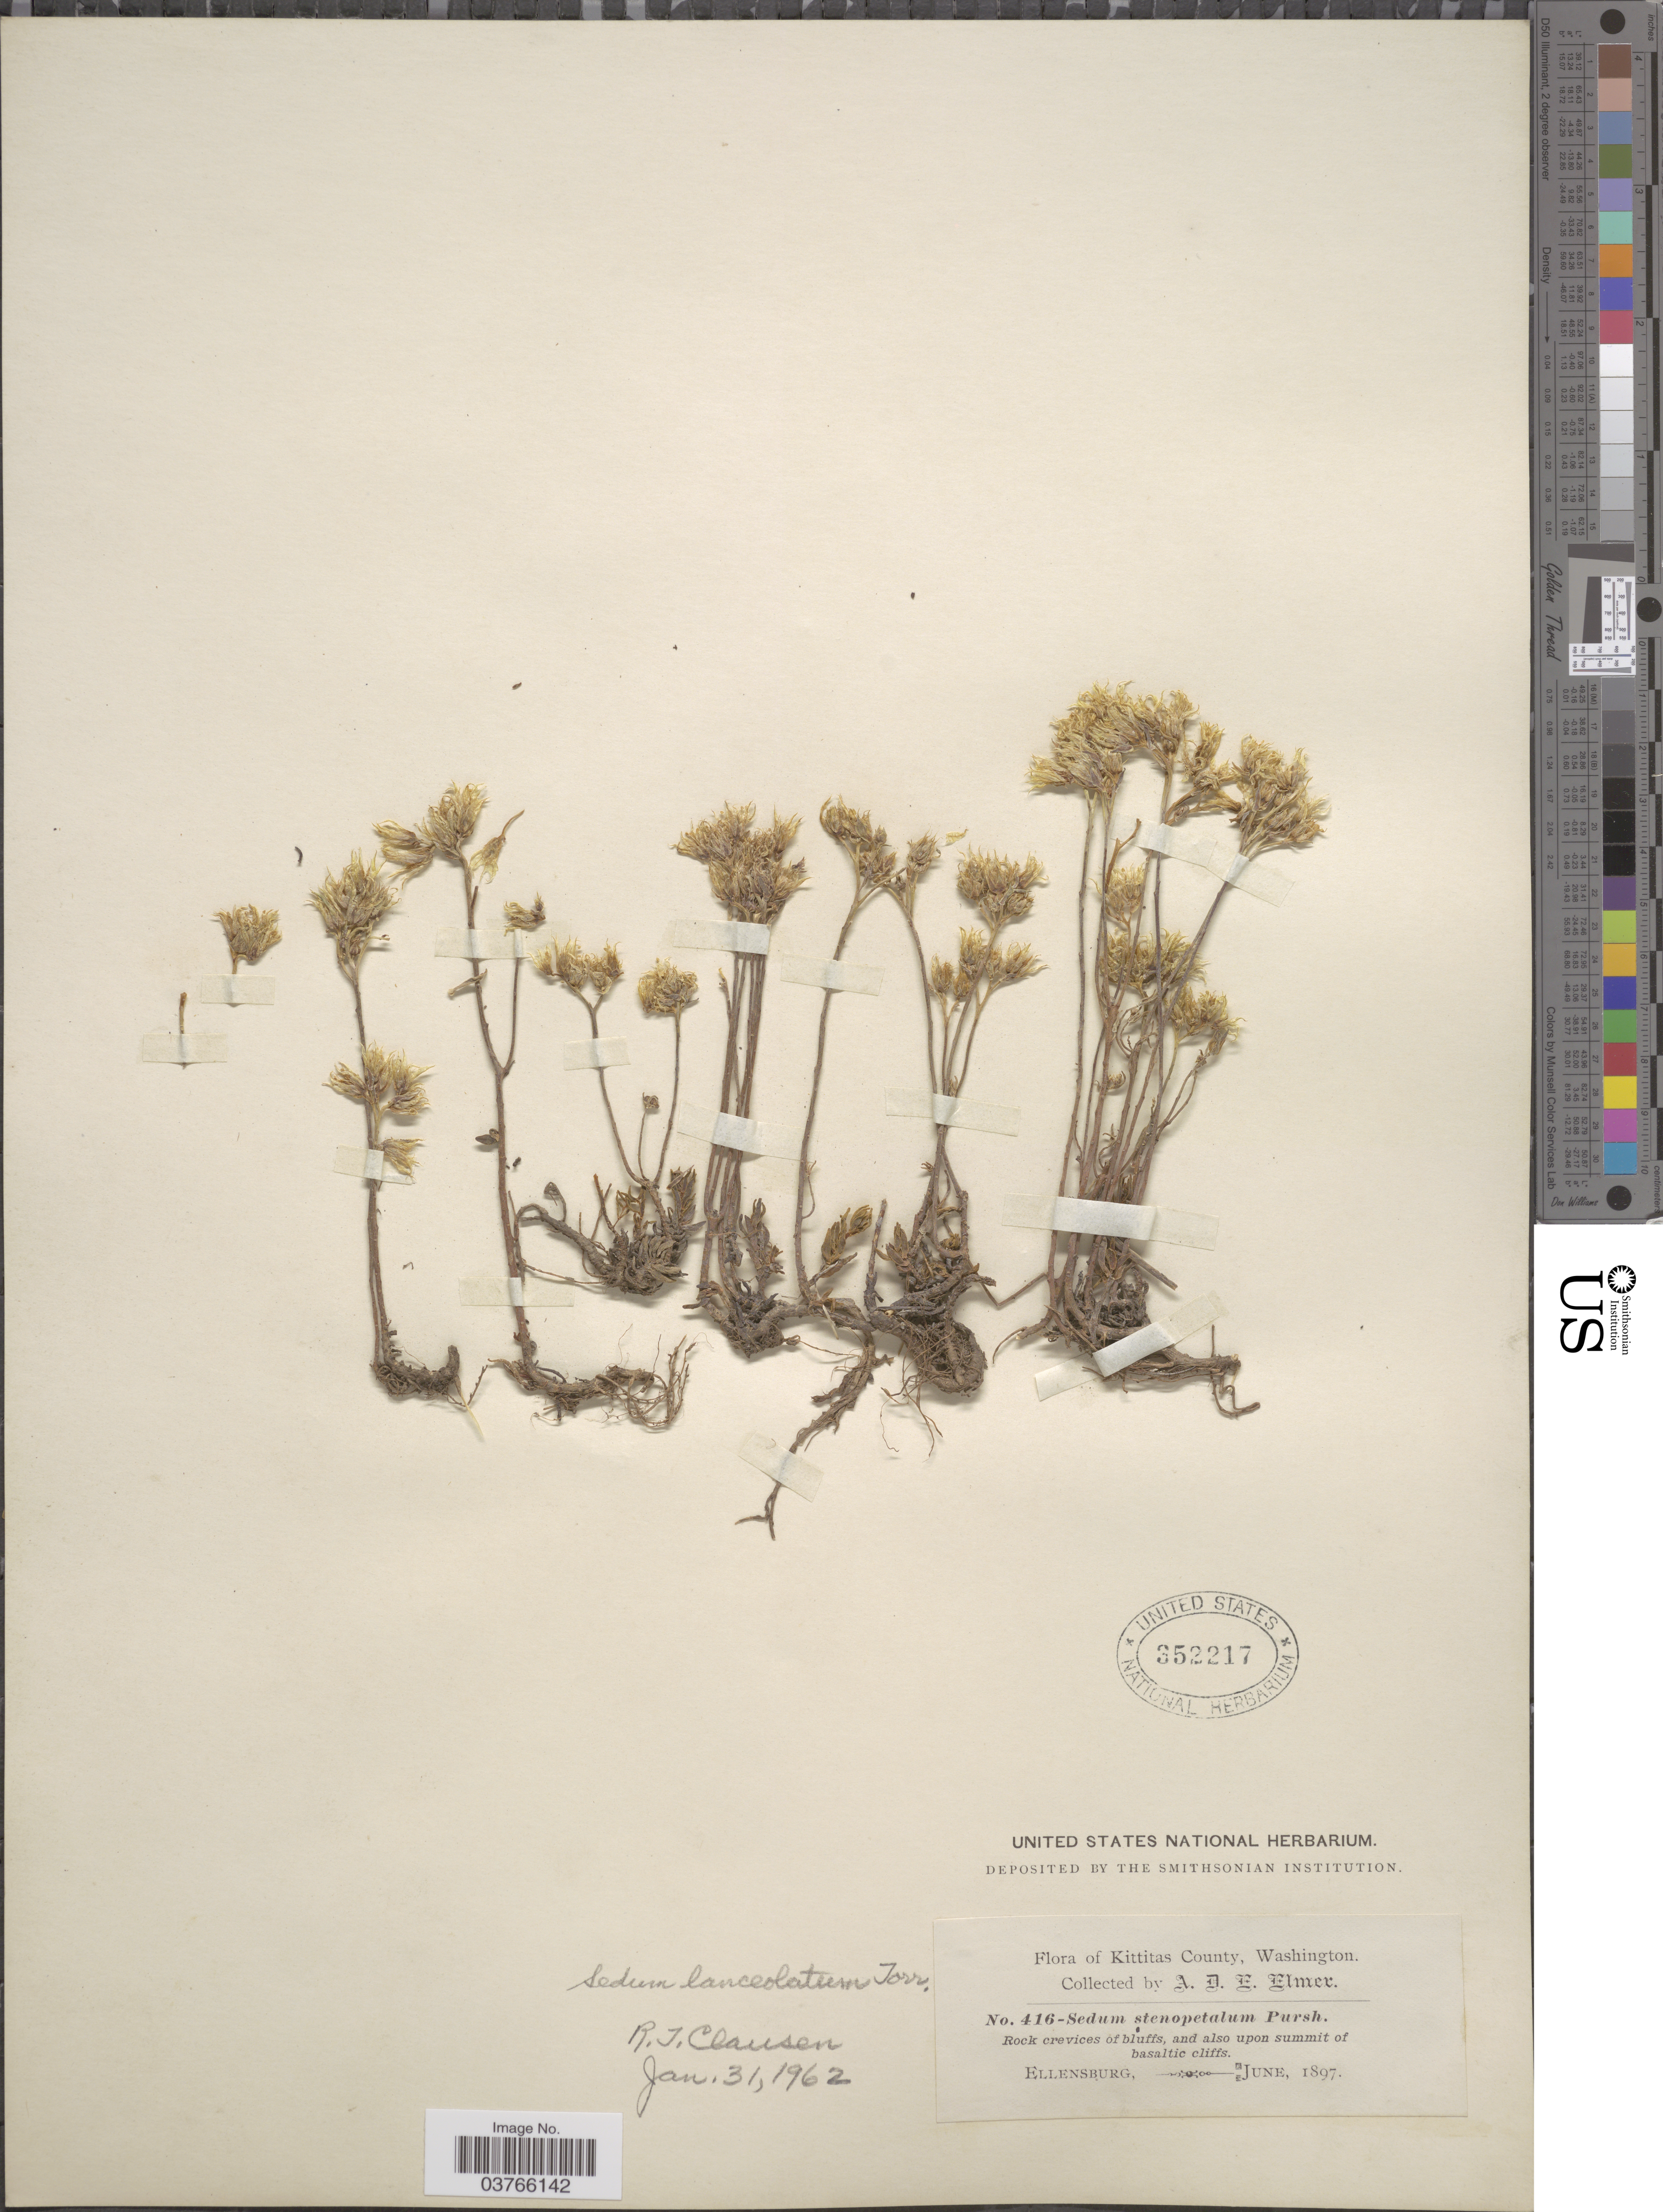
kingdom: Plantae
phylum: Tracheophyta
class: Magnoliopsida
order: Saxifragales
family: Crassulaceae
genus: Sedum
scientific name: Sedum lanceolatum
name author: Torr.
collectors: A. D. E. Elmer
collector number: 416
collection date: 1897-06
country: United States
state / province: Washington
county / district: Kittitas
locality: Kittitas County. Ellensburg.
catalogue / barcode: US 352217